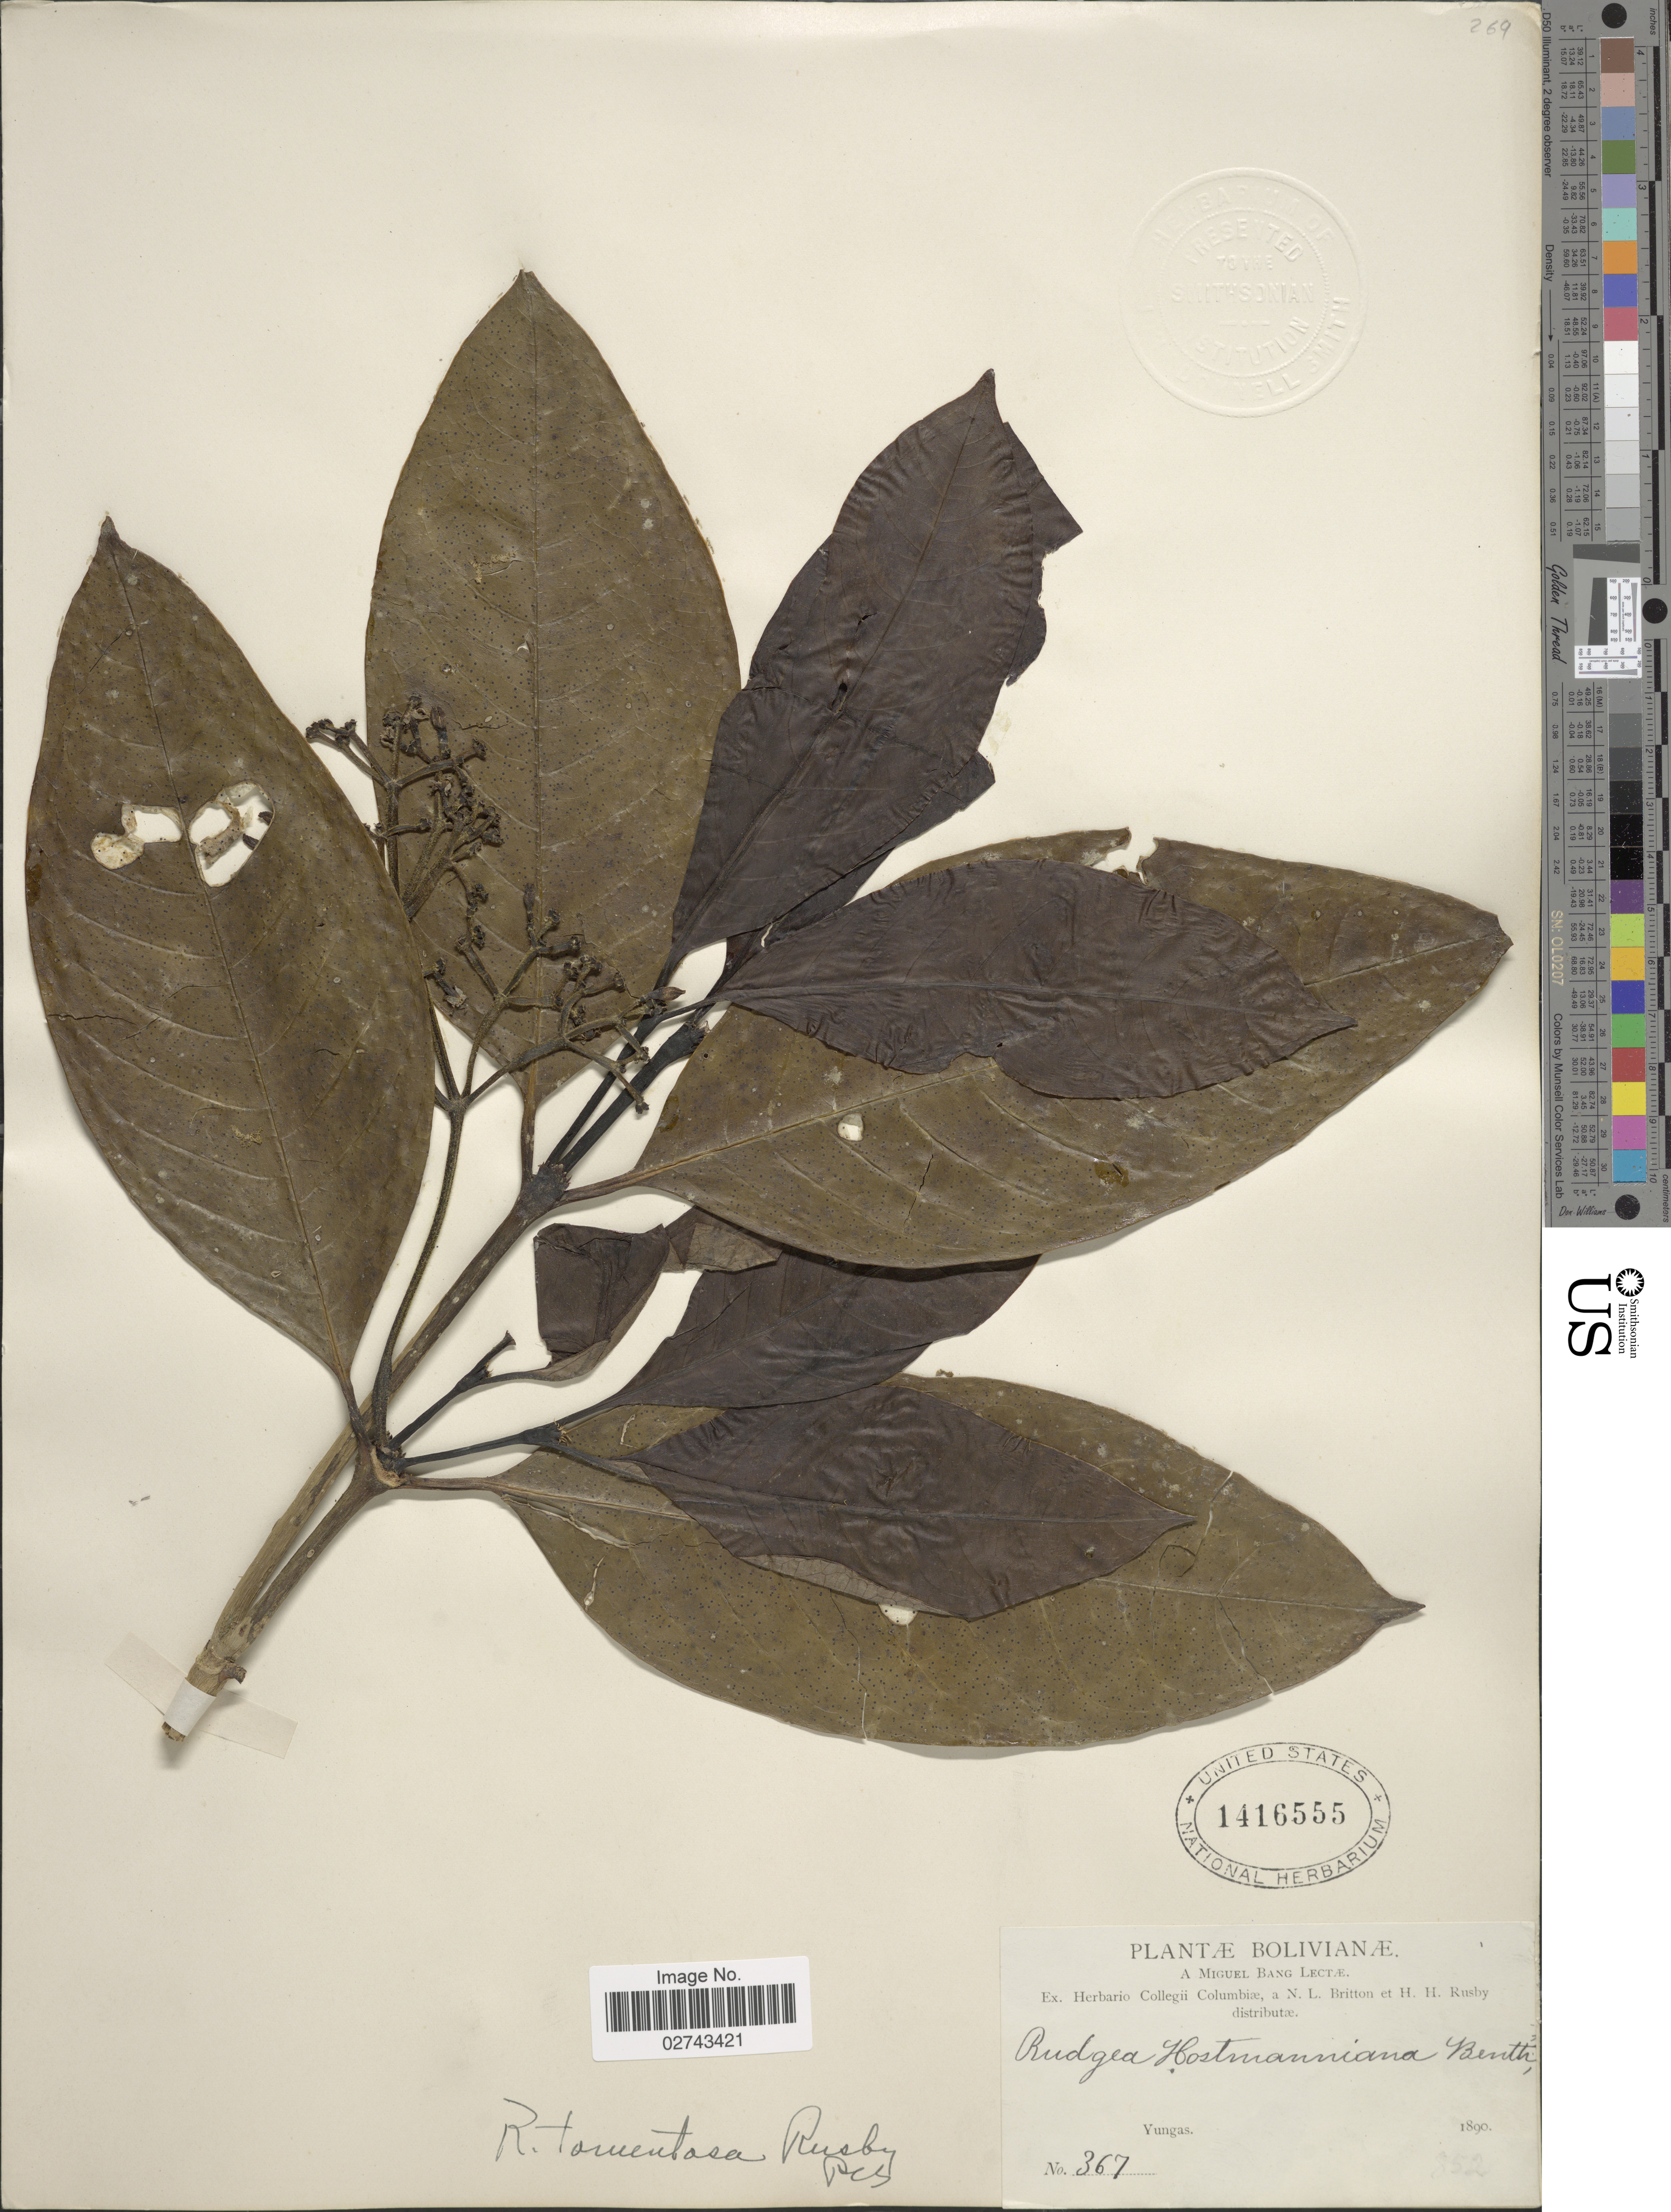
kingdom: Plantae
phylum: Tracheophyta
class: Magnoliopsida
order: Gentianales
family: Rubiaceae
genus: Rudgea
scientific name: Rudgea tomentosa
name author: Rusby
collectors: M. Bang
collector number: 367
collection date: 1890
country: Bolivia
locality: Yungas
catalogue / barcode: US 1416555